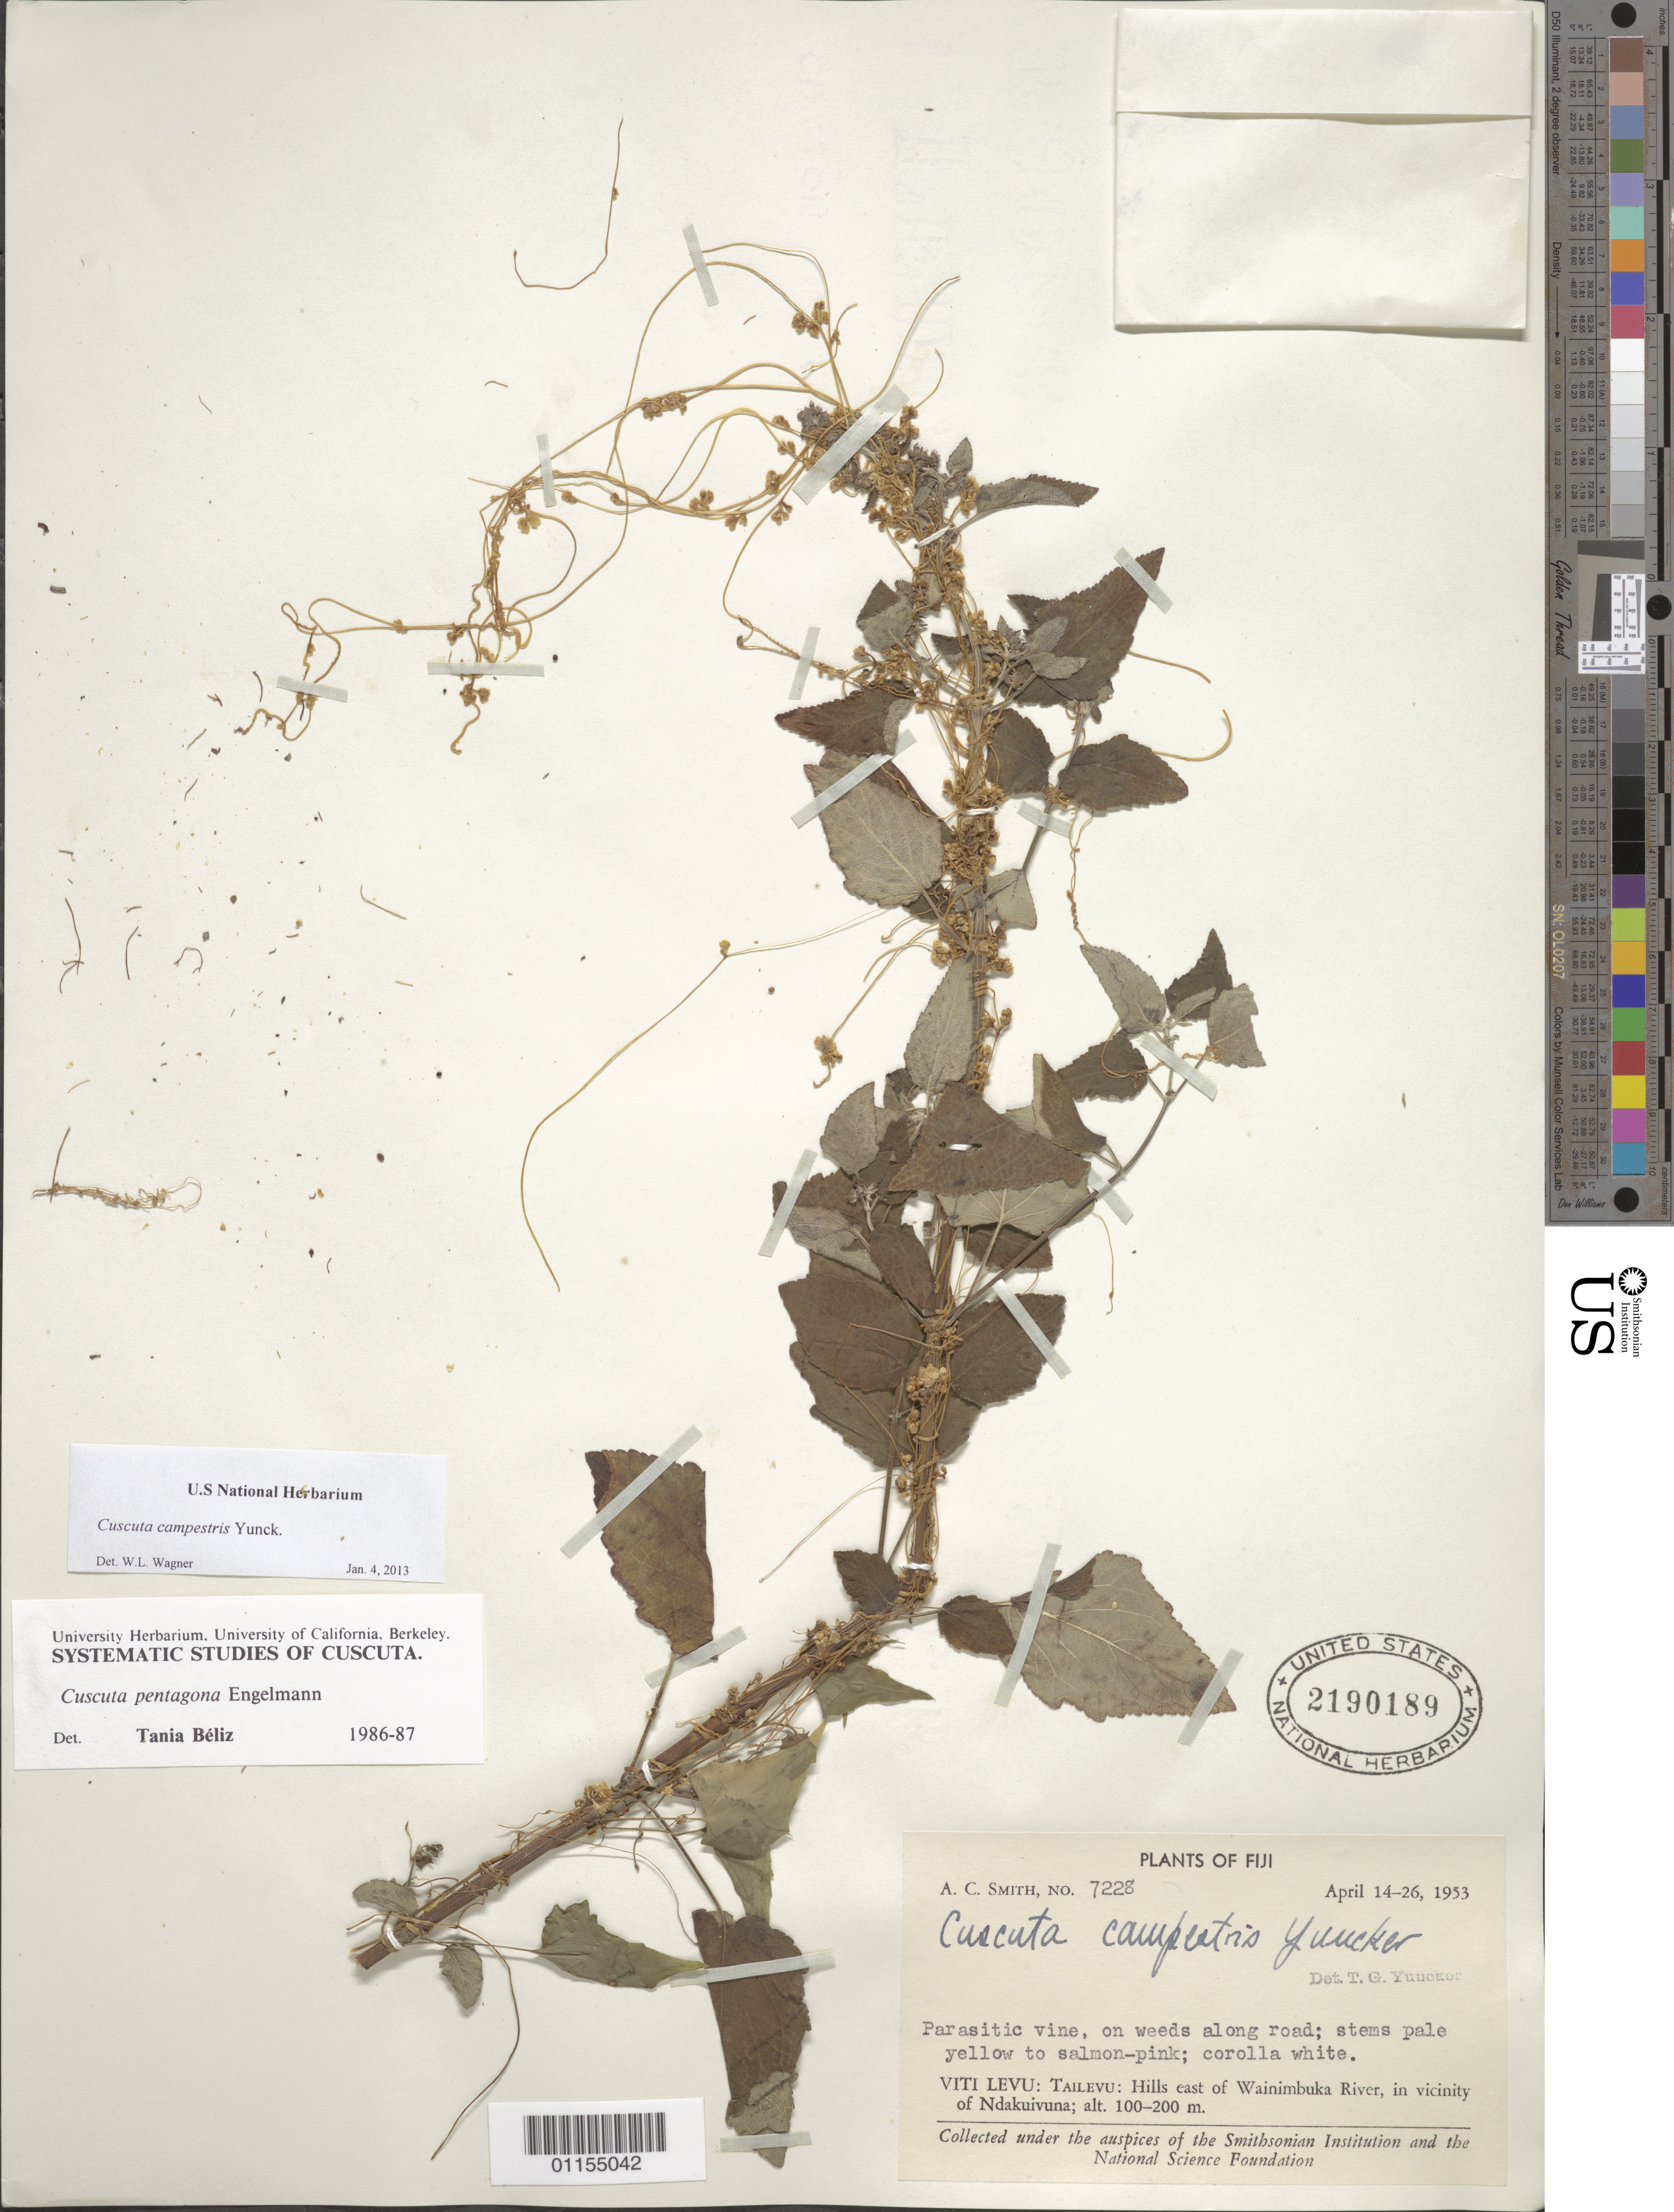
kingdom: Plantae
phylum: Tracheophyta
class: Magnoliopsida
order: Solanales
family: Convolvulaceae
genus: Cuscuta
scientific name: Cuscuta pentagona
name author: Engelm.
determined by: Béliz, T.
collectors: A. C. Smith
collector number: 7228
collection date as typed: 14 Apr 1953 to 26 Apr 1953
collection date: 1953-04-14/1953-04-26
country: Fiji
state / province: Central Division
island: Viti Levu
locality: Tailevu, hills E of Wainimbuka River, in vicinity of Ndakuivuna, Tailevu.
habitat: on weeds along road.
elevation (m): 100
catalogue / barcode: US 2190189